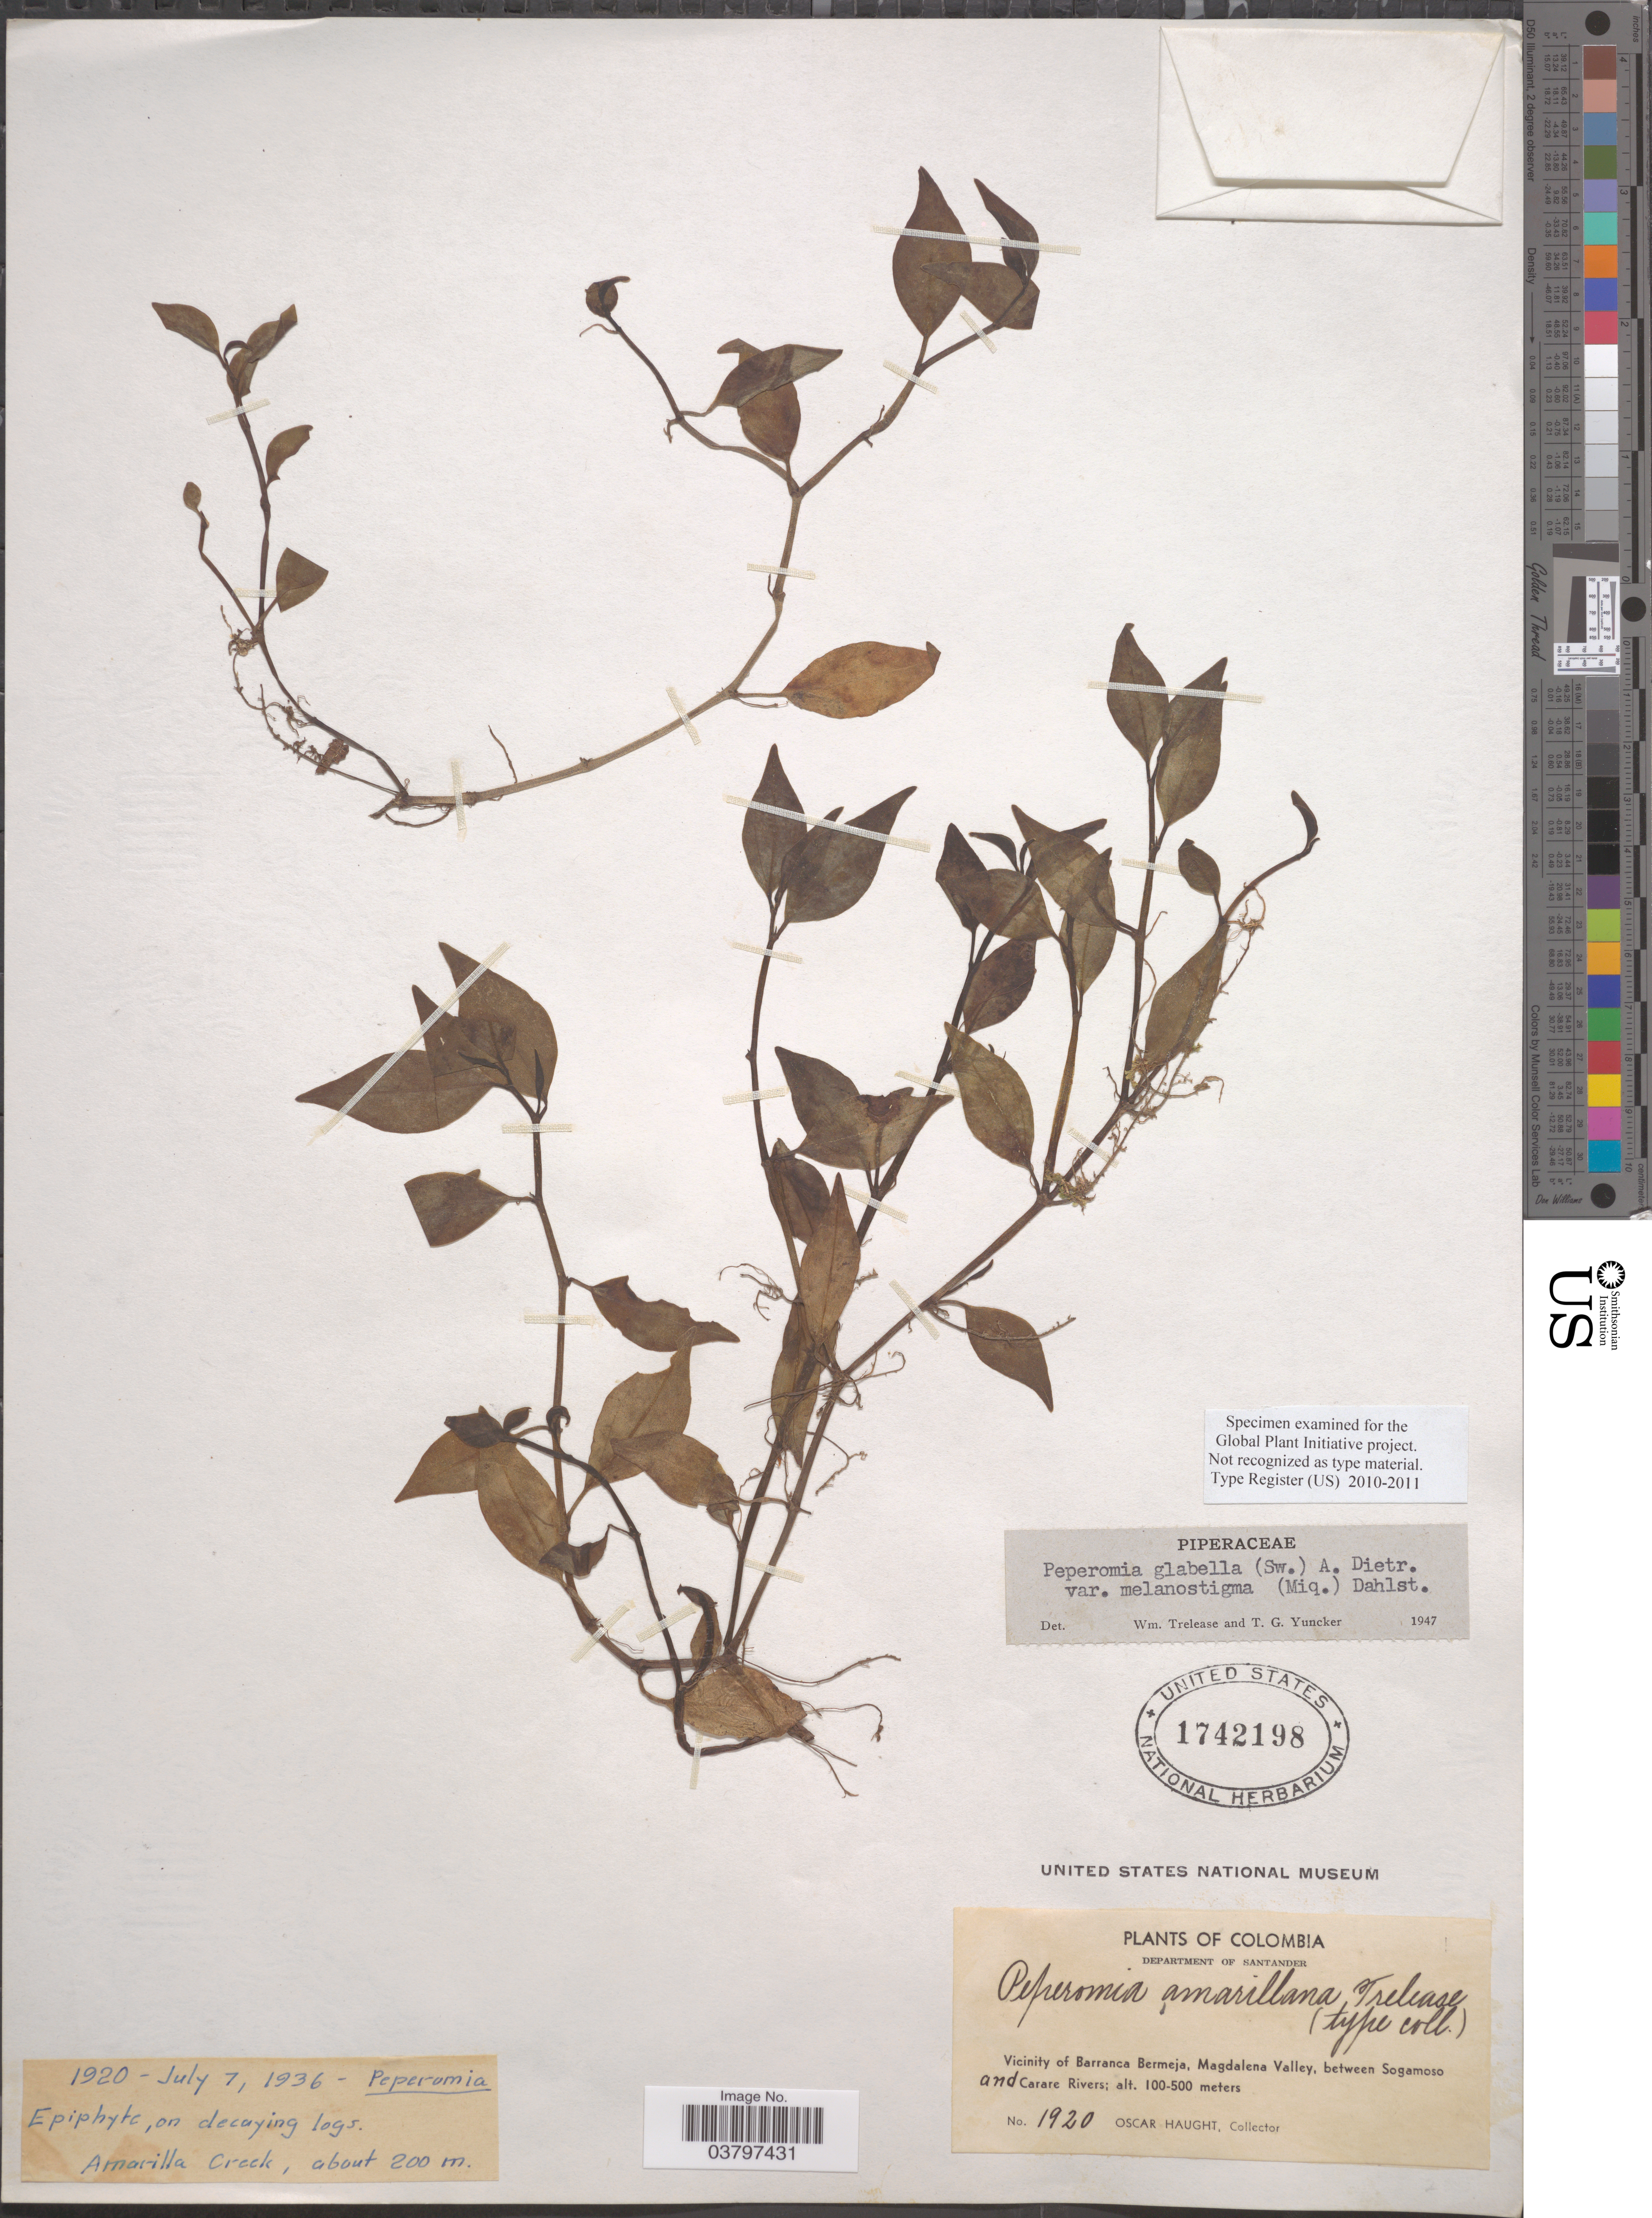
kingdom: Plantae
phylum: Tracheophyta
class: Magnoliopsida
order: Piperales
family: Piperaceae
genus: Peperomia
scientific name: Peperomia glabella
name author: (Sw.) A. Dietr.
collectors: O. Haught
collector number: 1920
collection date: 1936-07-07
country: Colombia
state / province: Santander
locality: Amarilla Creek. Department of Santander. Vicinity of Barranca Bermeja, Magdalena Valley, between Sogamoso and Carare Rivers.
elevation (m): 200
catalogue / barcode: US 1742198